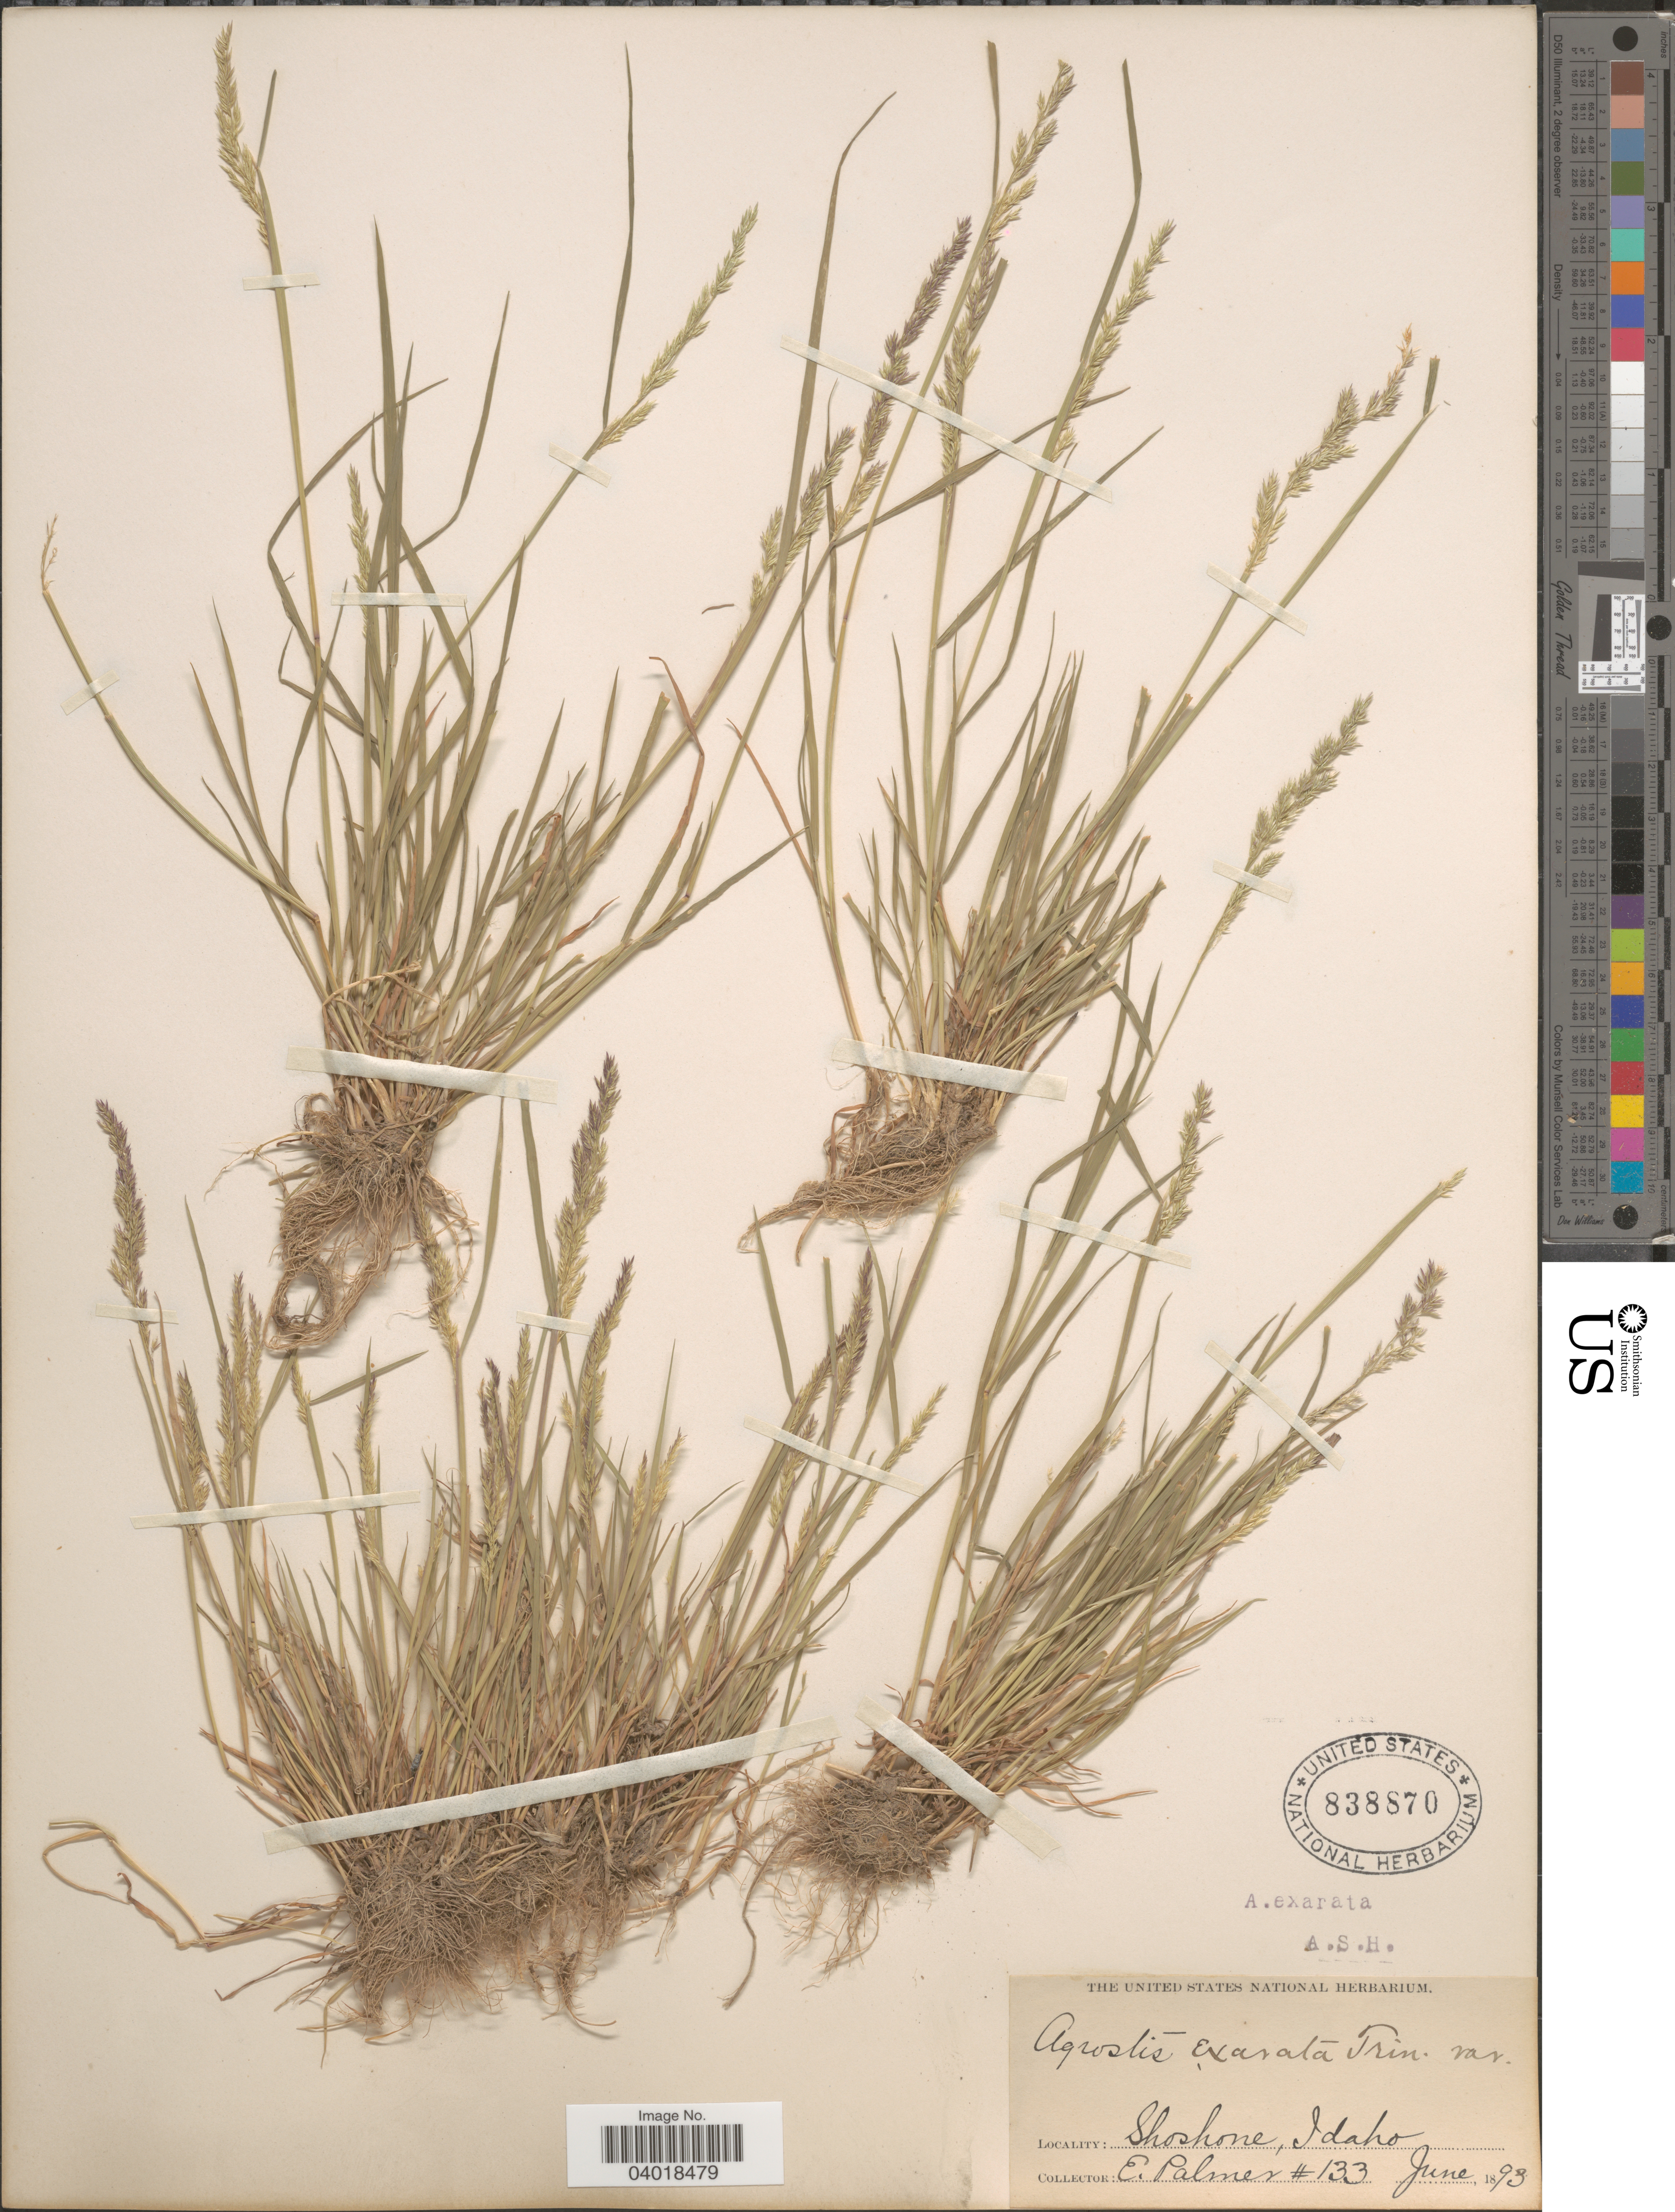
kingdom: Plantae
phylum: Tracheophyta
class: Liliopsida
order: Poales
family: Poaceae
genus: Agrostis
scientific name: Agrostis exarata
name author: Trin.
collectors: E. Palmer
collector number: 133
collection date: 1893-06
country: United States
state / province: Idaho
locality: Shoshone.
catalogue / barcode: US 838870